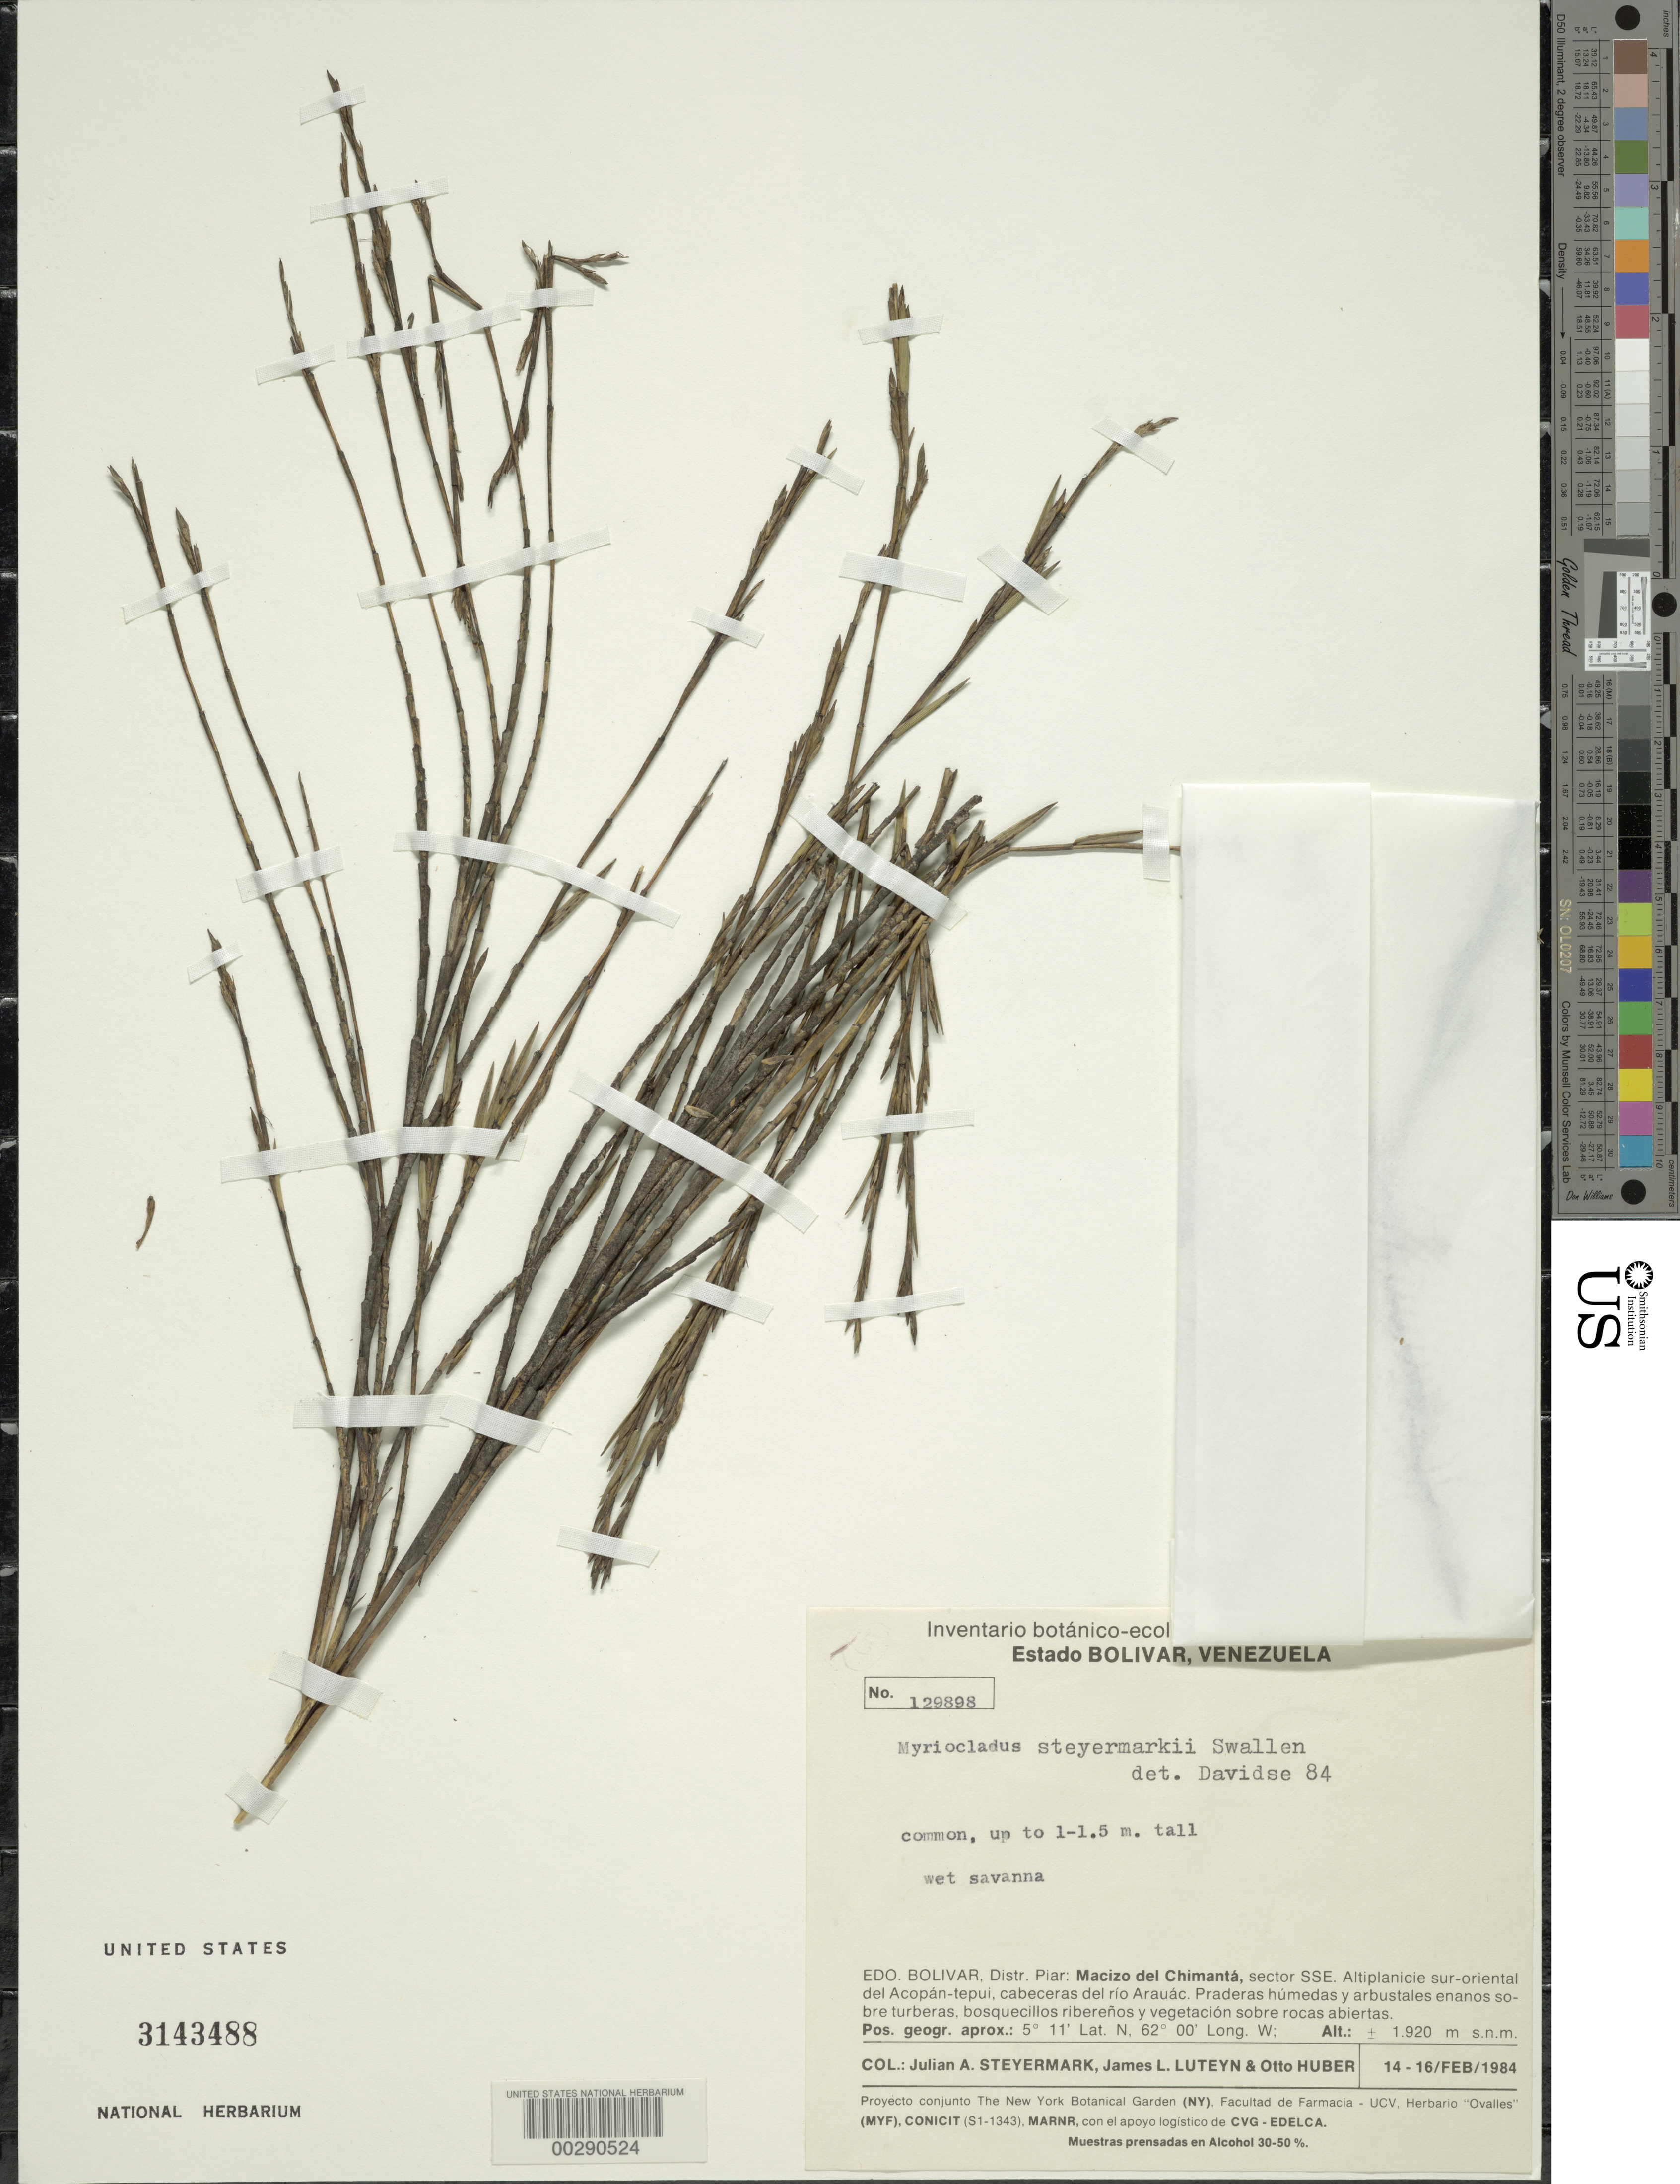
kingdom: Plantae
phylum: Tracheophyta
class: Liliopsida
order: Poales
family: Poaceae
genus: Myriocladus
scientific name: Myriocladus steyermarkii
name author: Swallen in Maguire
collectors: J. Steyermark, J. L. Luteyn & O. Huber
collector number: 129898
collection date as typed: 14 Feb 1984 to 16 Feb 1984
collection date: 1984-02-14/1984-02-16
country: Venezuela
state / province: Bolivar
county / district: Piar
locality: Macizo del chimanta, sector sse; high plateau se of acopan-tepui, head of rio arauac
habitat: Wet savanna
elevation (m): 1920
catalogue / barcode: US 3143488